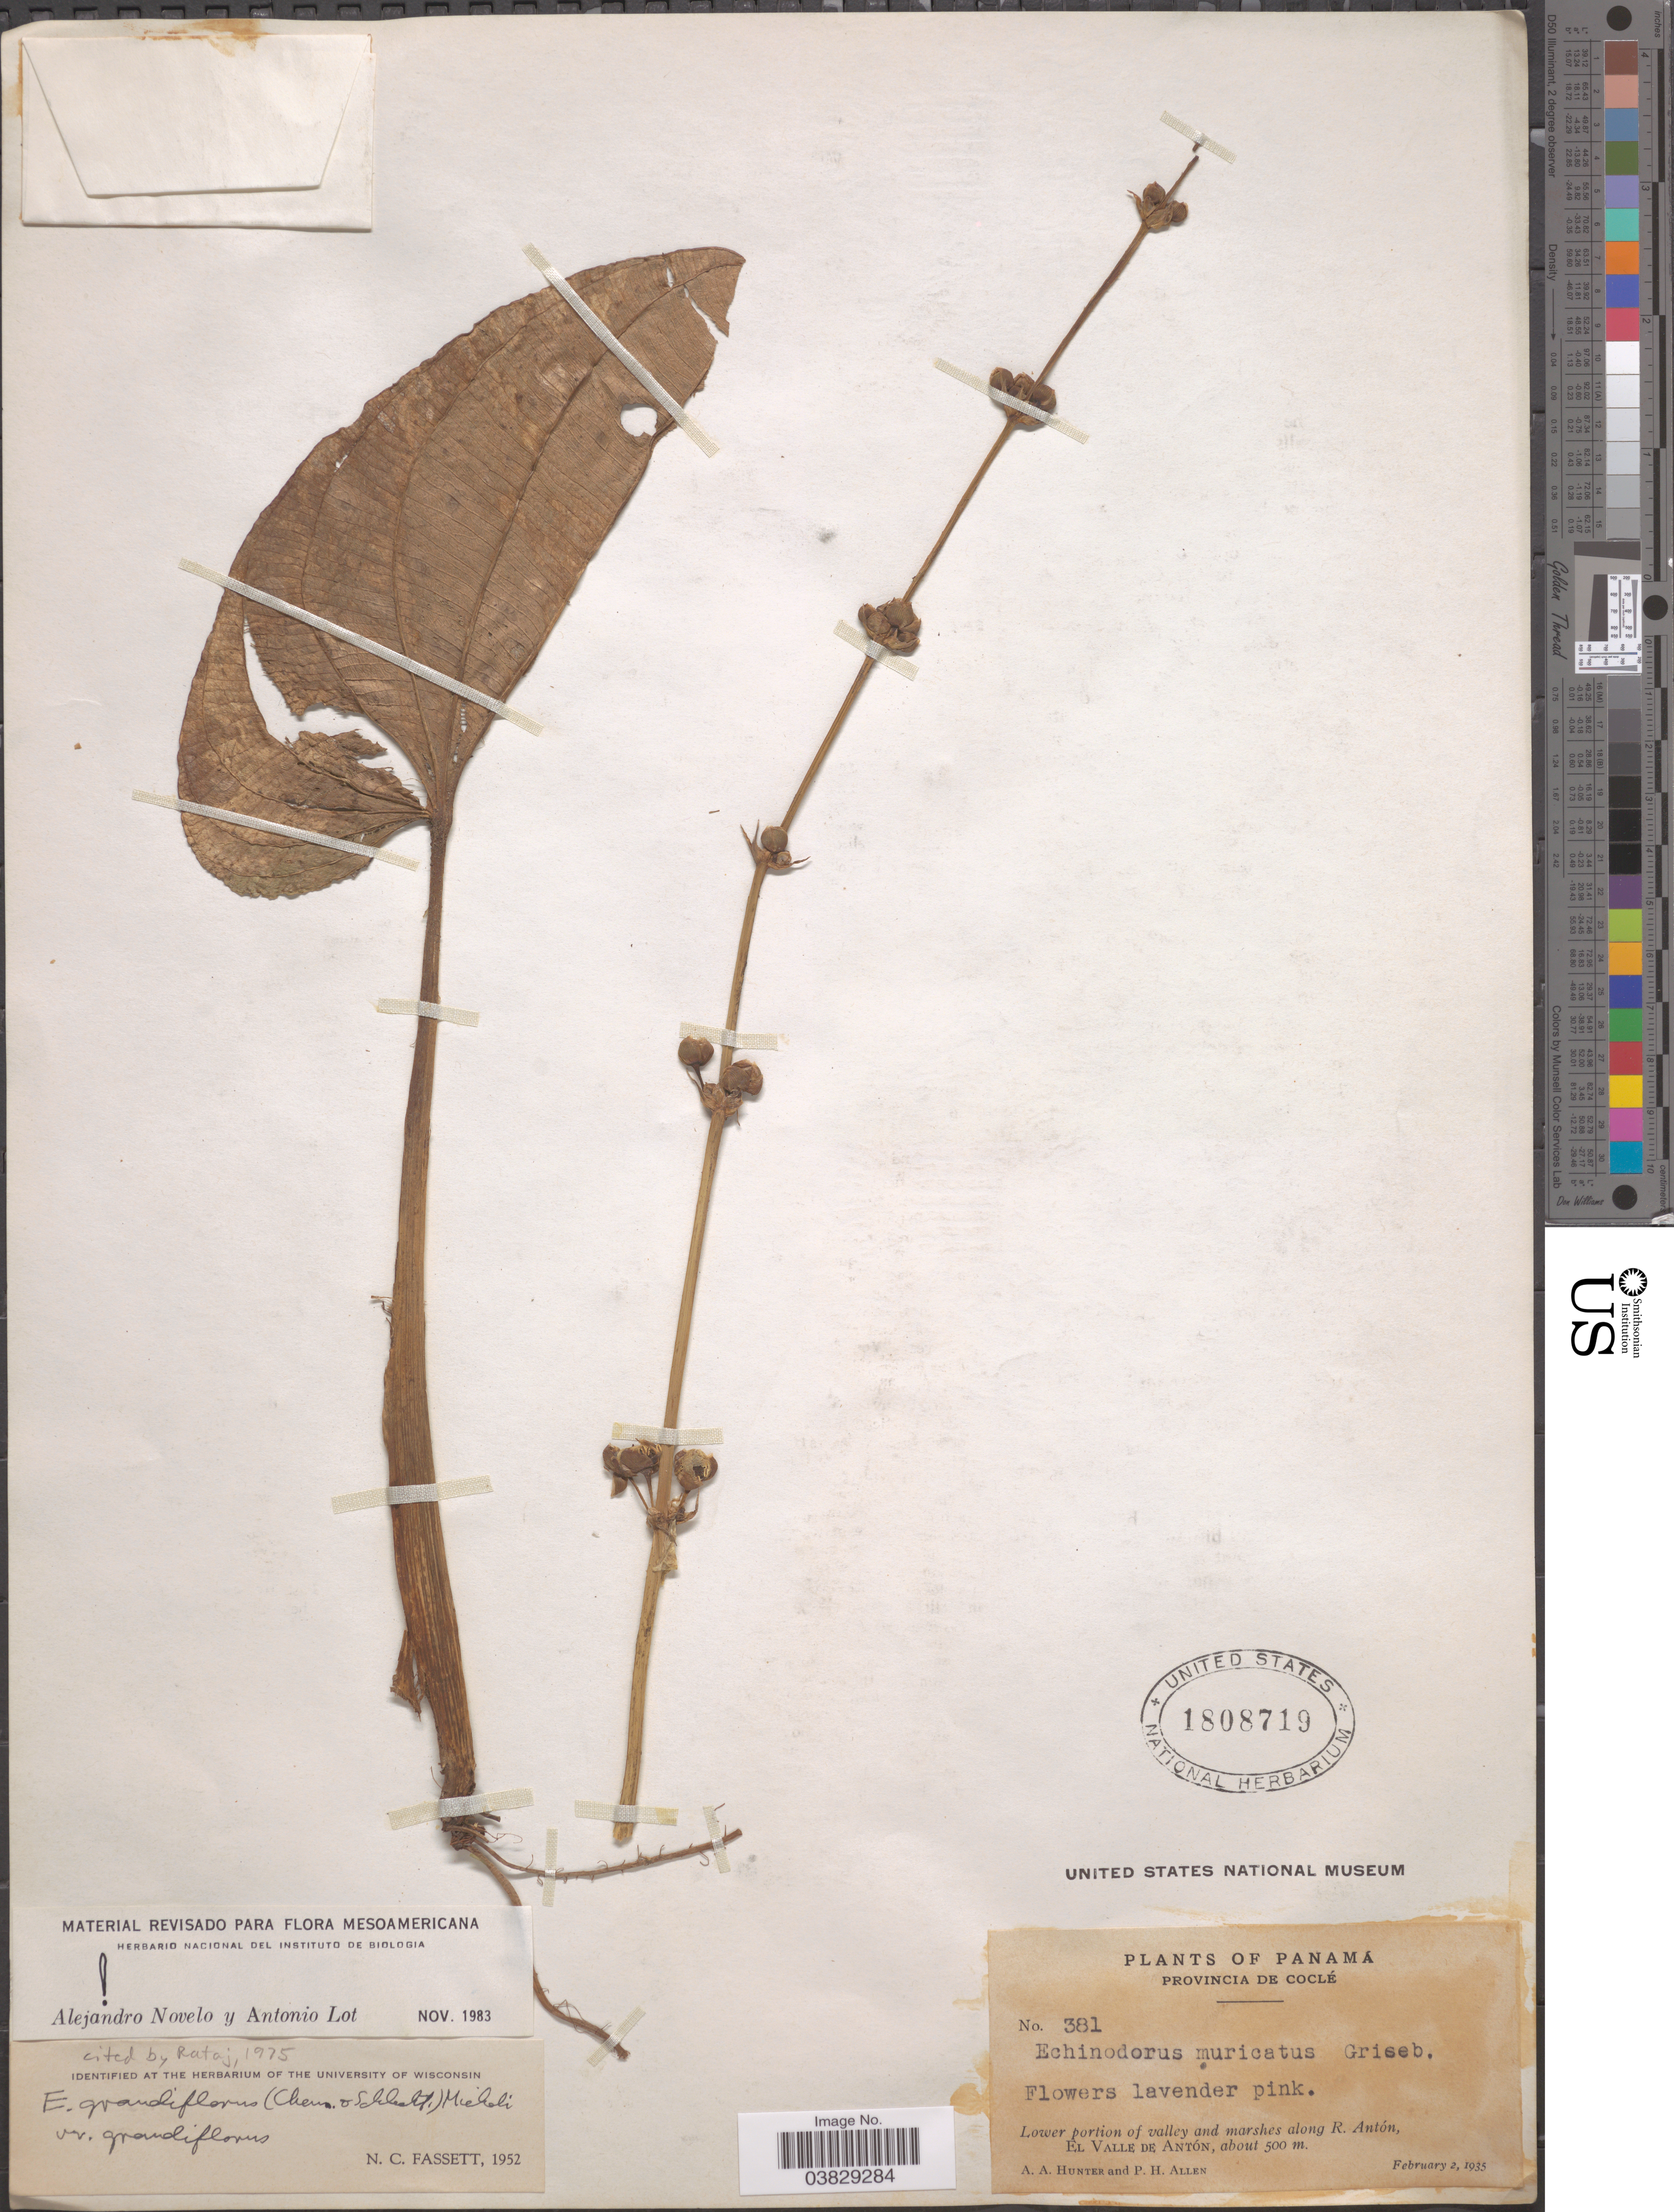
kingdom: Plantae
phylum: Tracheophyta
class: Liliopsida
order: Alismatales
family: Alismataceae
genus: Echinodorus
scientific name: Echinodorus grandiflorus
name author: (Cham. & Schltdl.) Micheli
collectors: A. Hunter & P. H. Allen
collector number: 381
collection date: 1935-02-02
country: Panama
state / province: Cocle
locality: Lower portion of valley and marshes along R. Antón, El Valle de Antón.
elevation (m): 500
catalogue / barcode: US 1808719